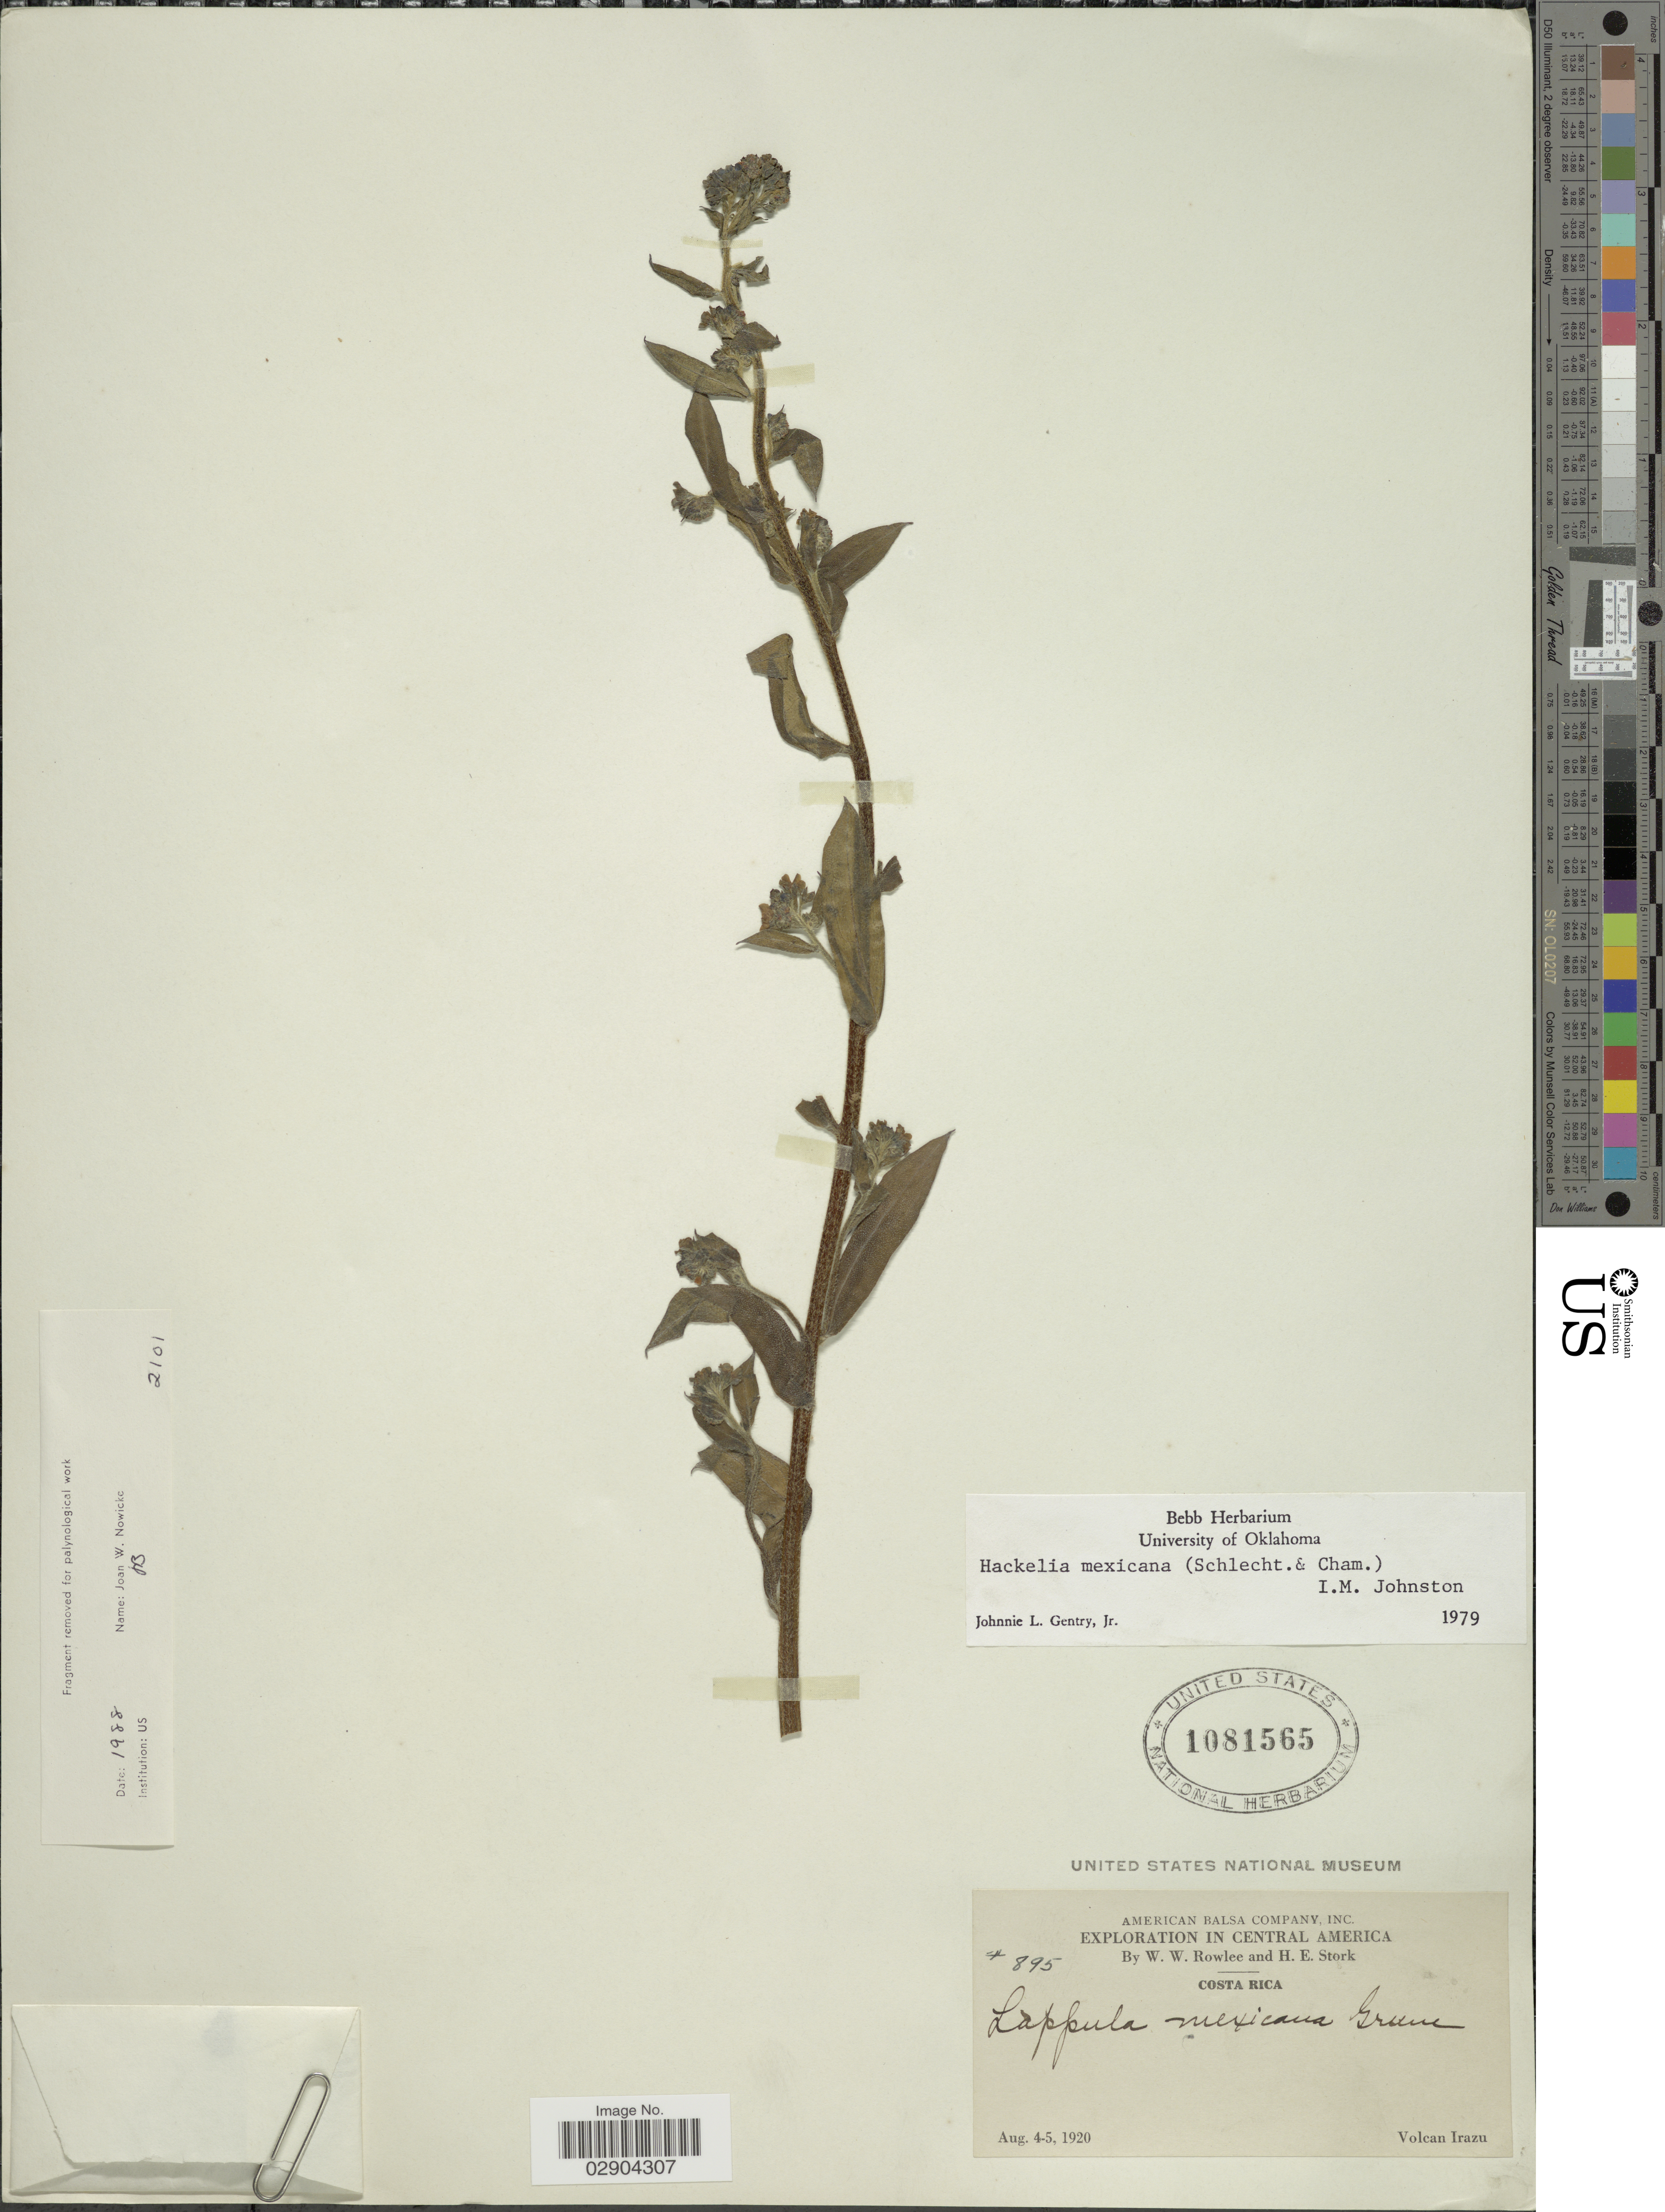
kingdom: Plantae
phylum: Tracheophyta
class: Magnoliopsida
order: Boraginales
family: Boraginaceae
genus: Hackelia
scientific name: Hackelia mexicana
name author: (Schltdl. & Cham.) I.M. Johnst.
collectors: W. W. Rowlee & H. E. Stork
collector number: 895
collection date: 1920-08-04/1920-08-05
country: Costa Rica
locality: Volcan Irazu.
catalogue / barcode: US 1081565